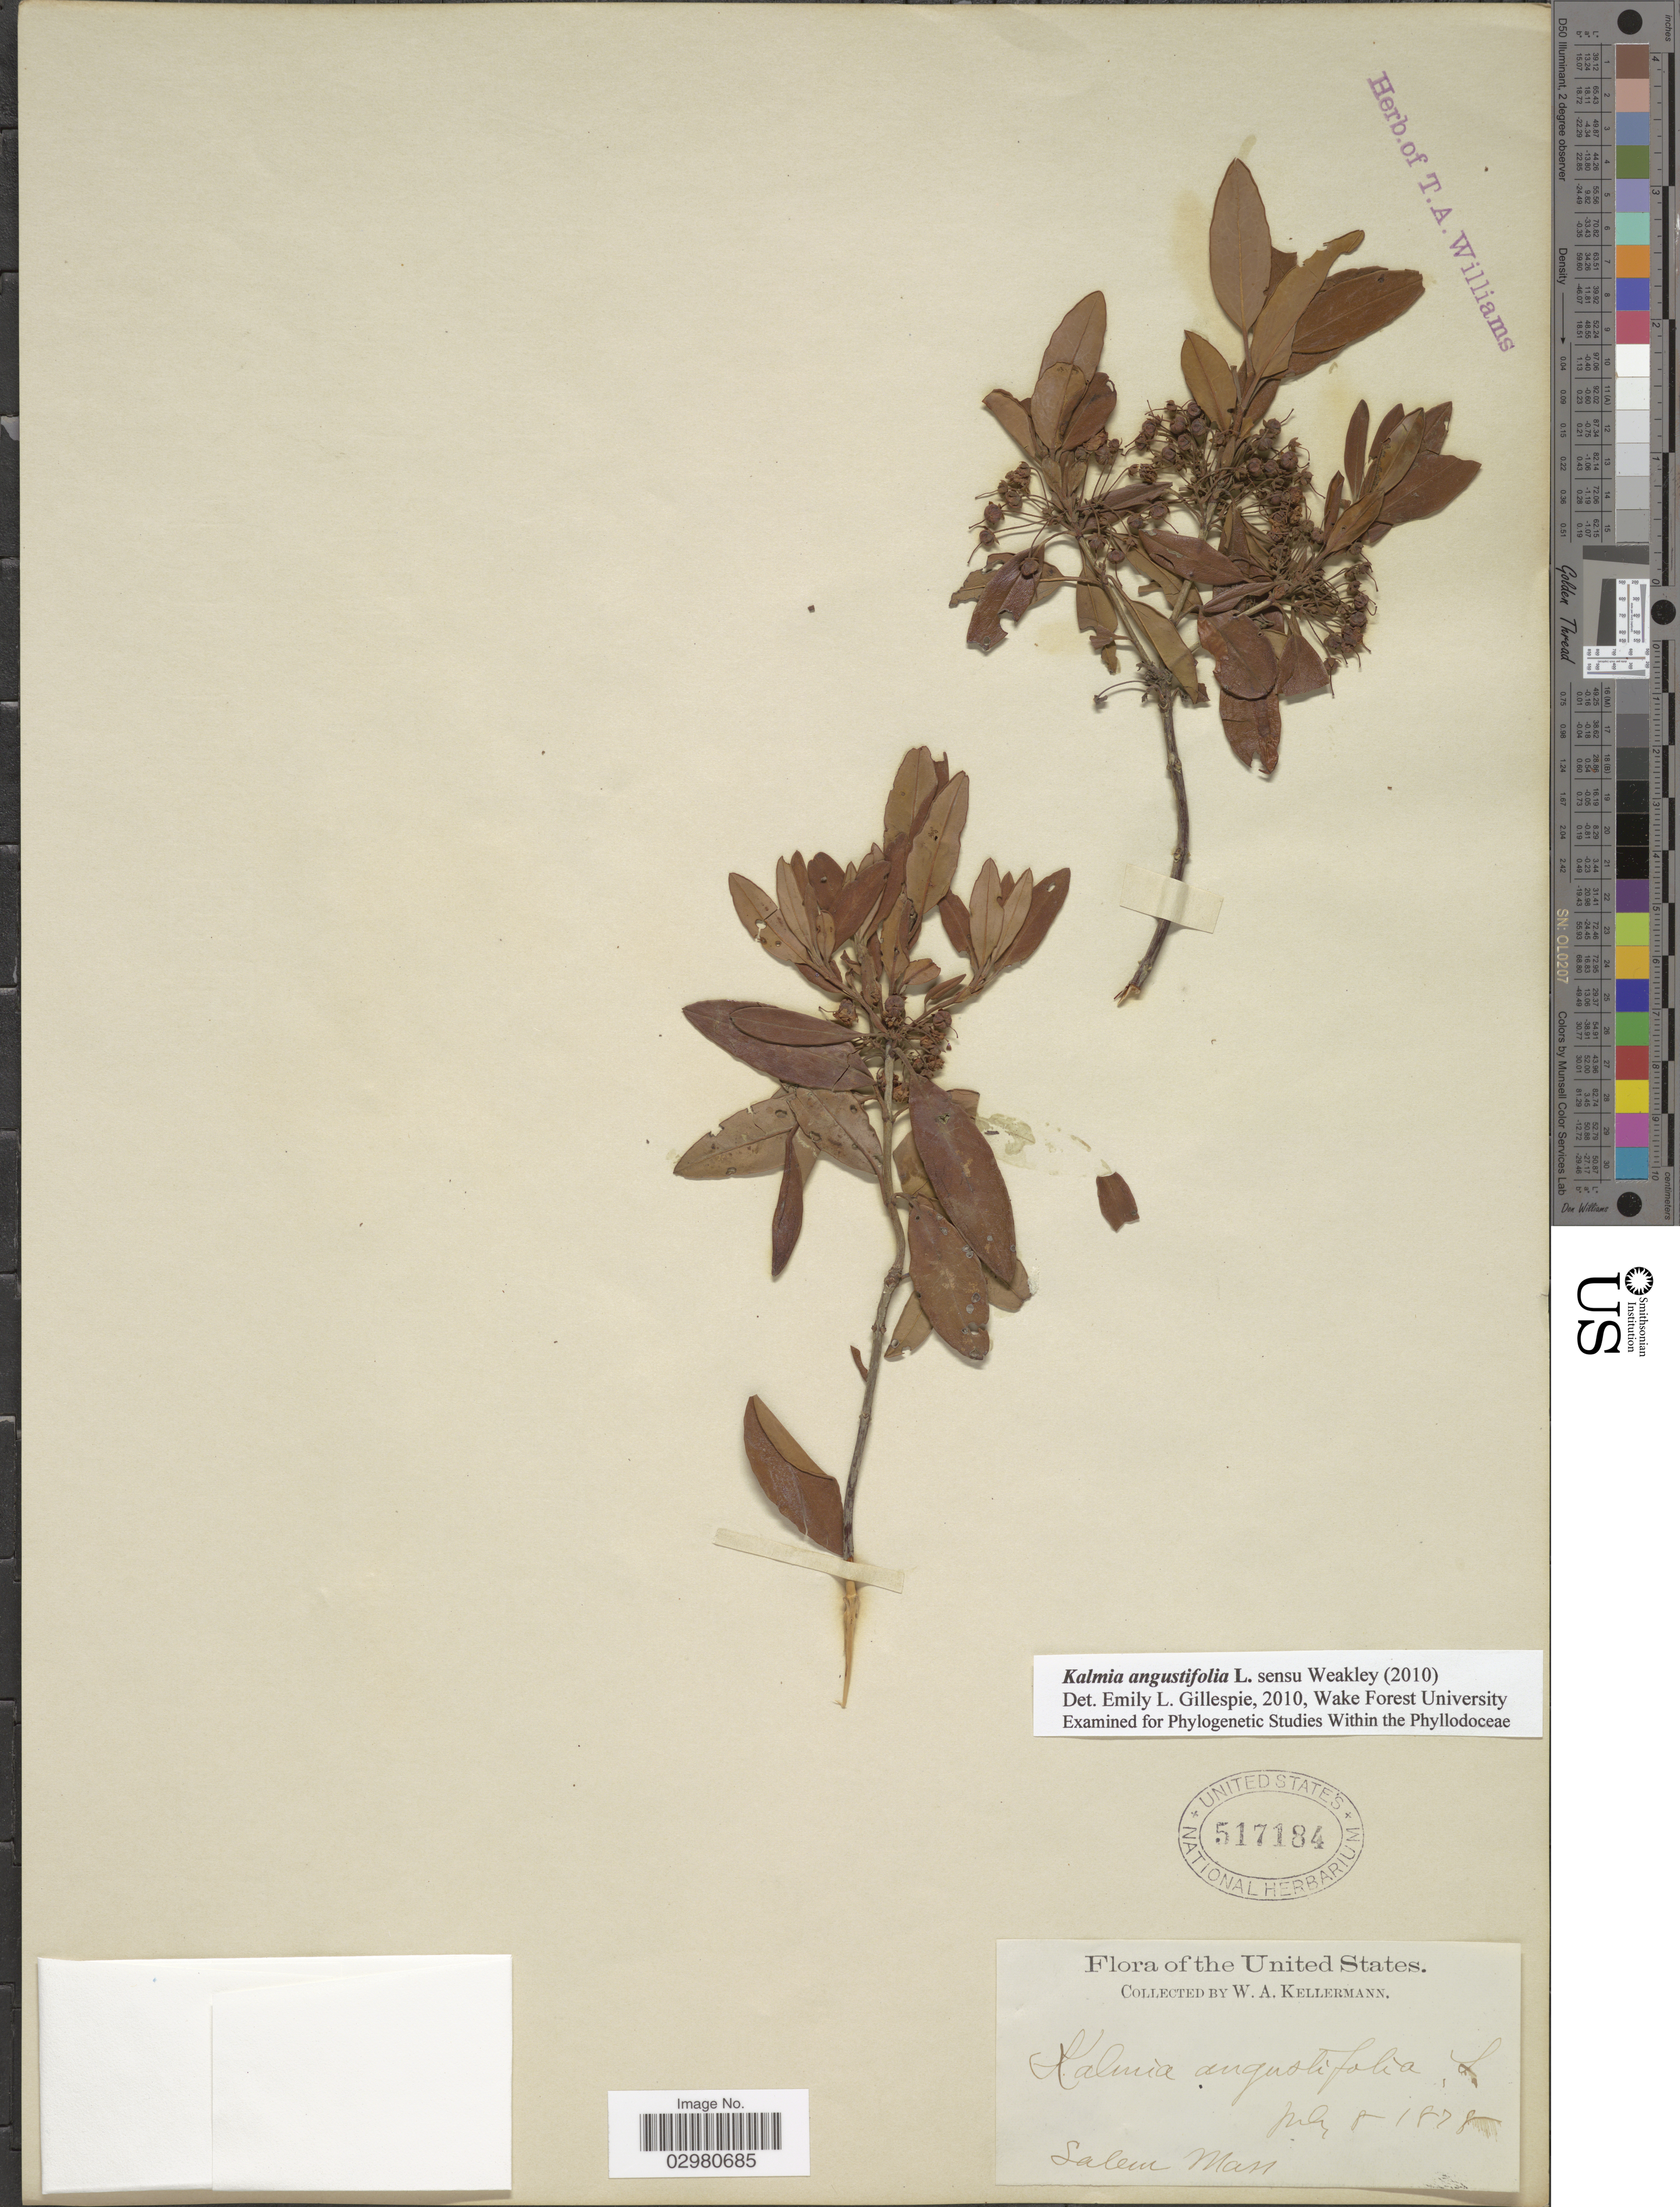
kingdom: Plantae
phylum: Tracheophyta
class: Magnoliopsida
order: Ericales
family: Ericaceae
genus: Kalmia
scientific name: Kalmia angustifolia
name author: L.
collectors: W. A. Kellermann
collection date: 1878-07-08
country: United States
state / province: Massachusetts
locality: Salem Mass.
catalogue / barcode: US 517184